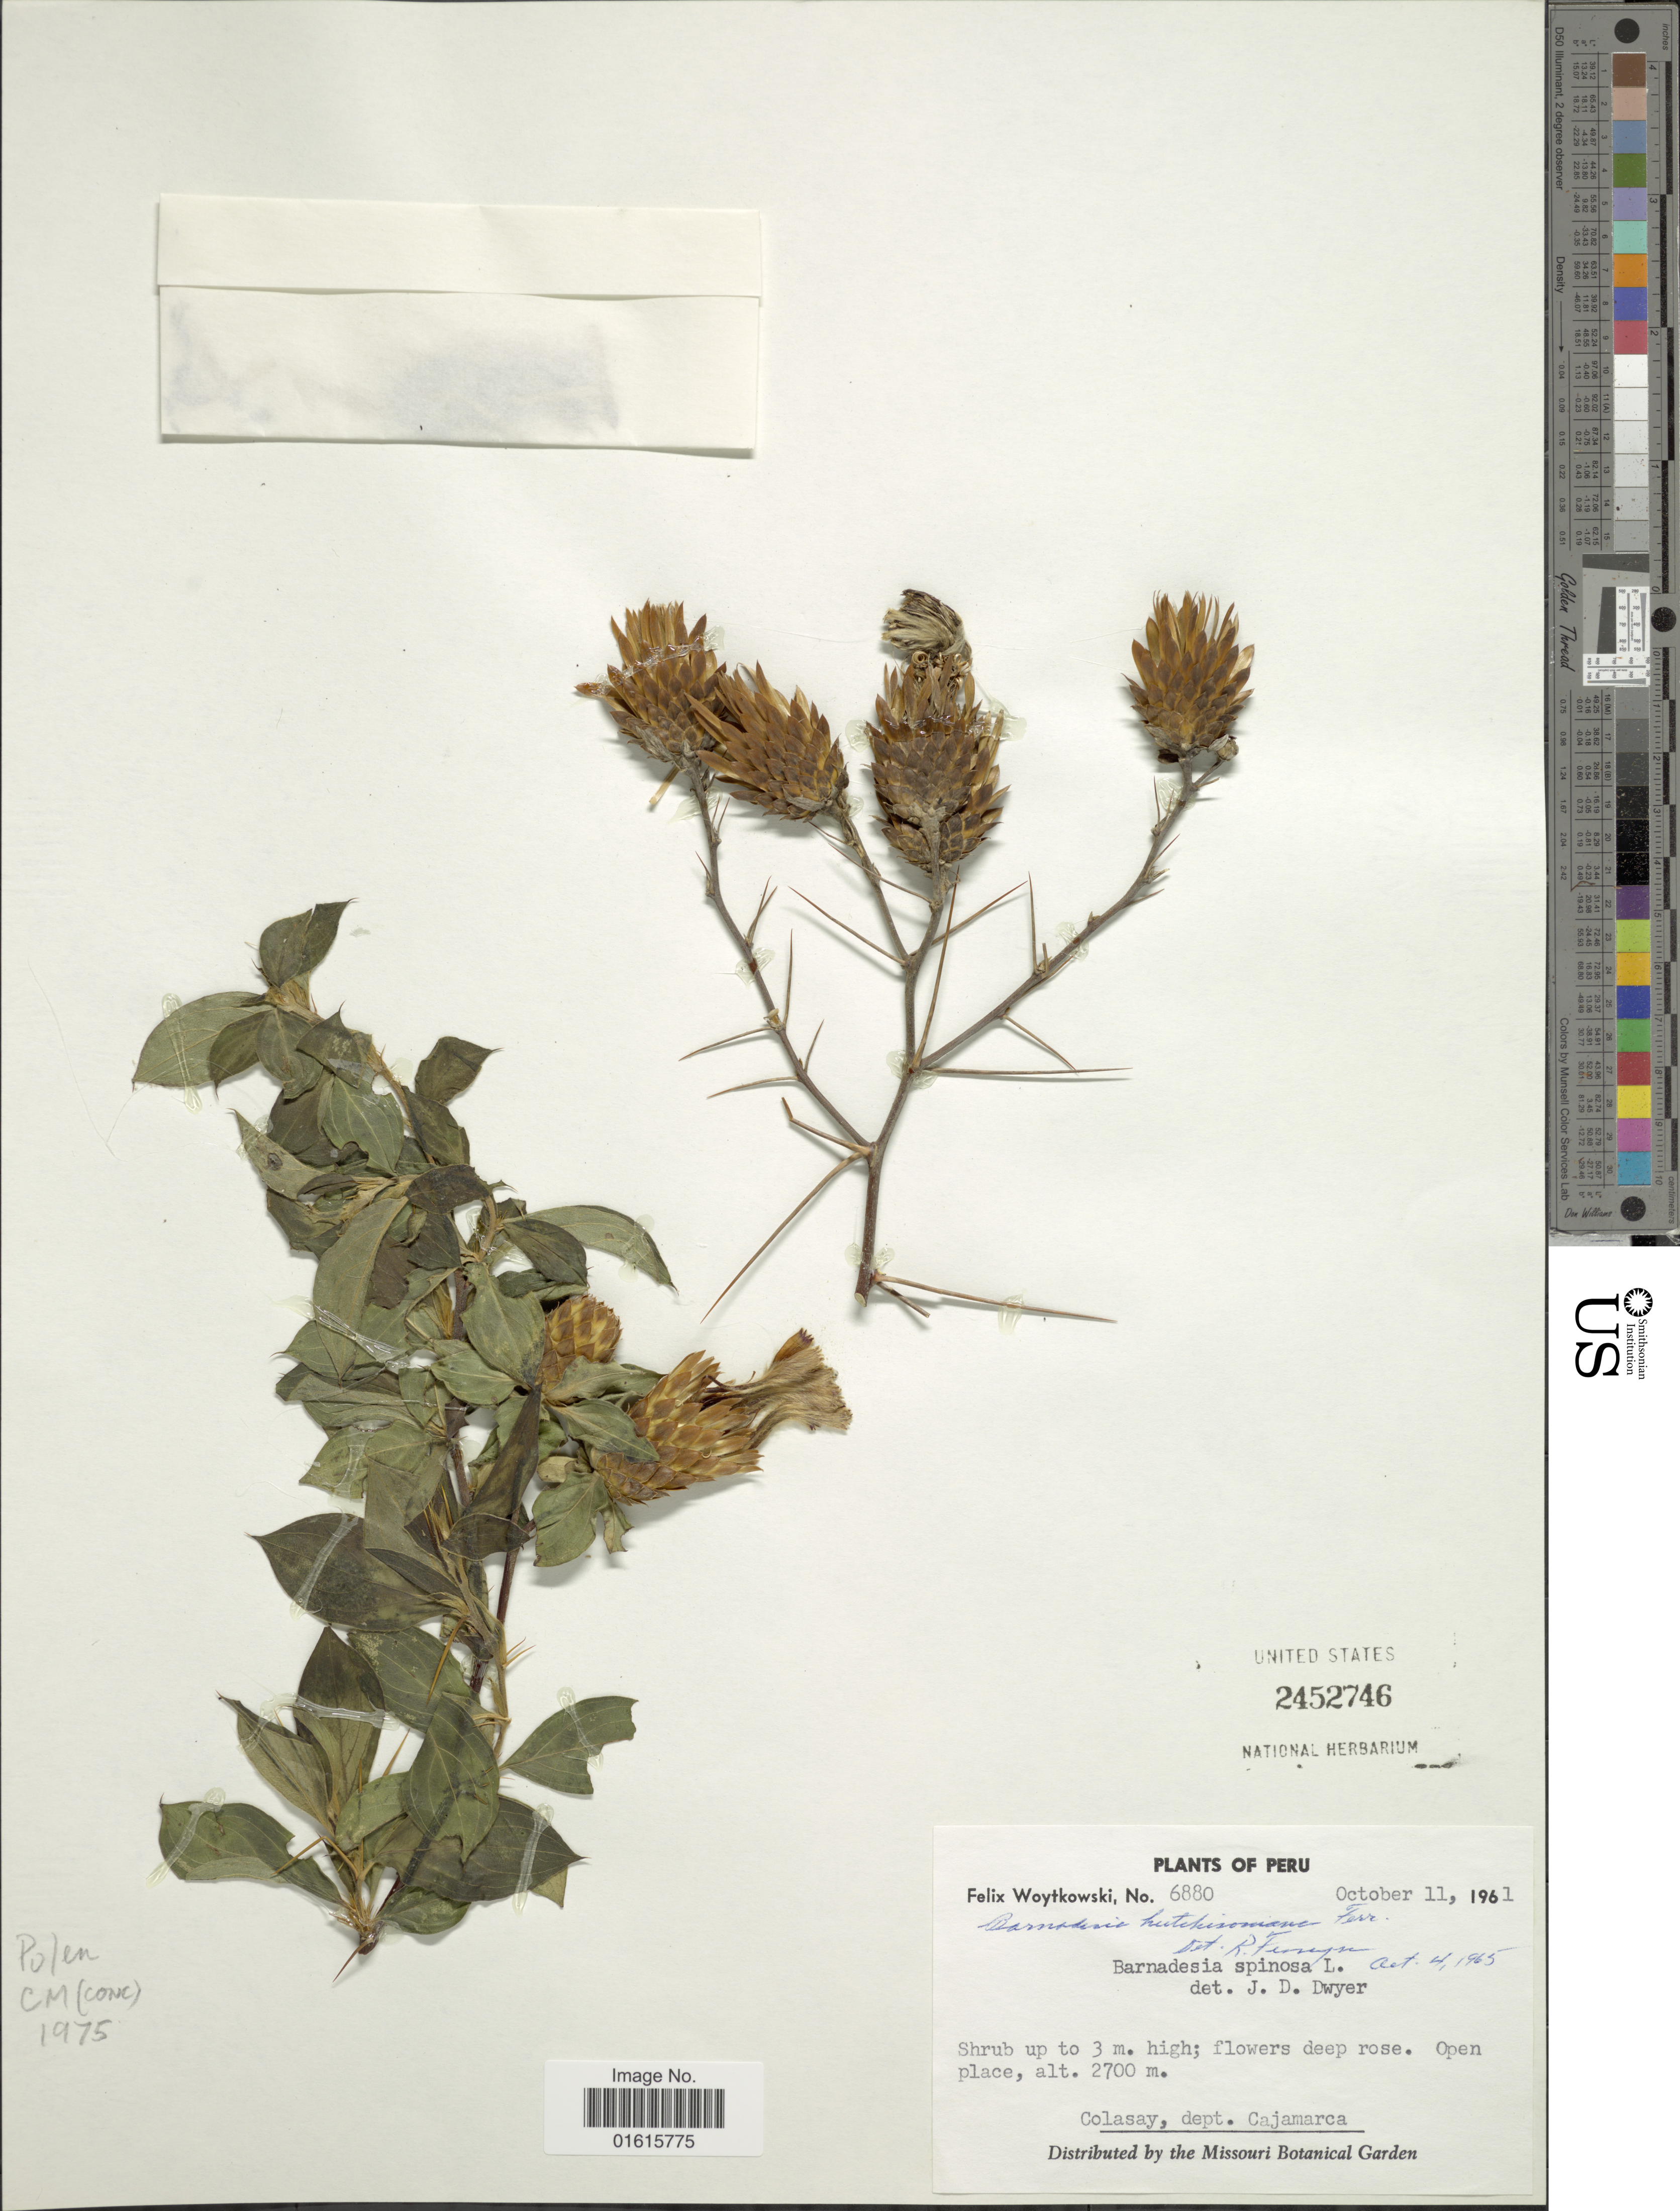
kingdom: Plantae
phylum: Tracheophyta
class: Magnoliopsida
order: Asterales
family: Asteraceae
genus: Barnadesia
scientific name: Barnadesia lehmannii var. lehmannii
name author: Hieron.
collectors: F. Woytkowski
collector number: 6880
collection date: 1961-10-11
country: Peru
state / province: Cajamarca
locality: Colasay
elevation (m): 2700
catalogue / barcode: US 2452746